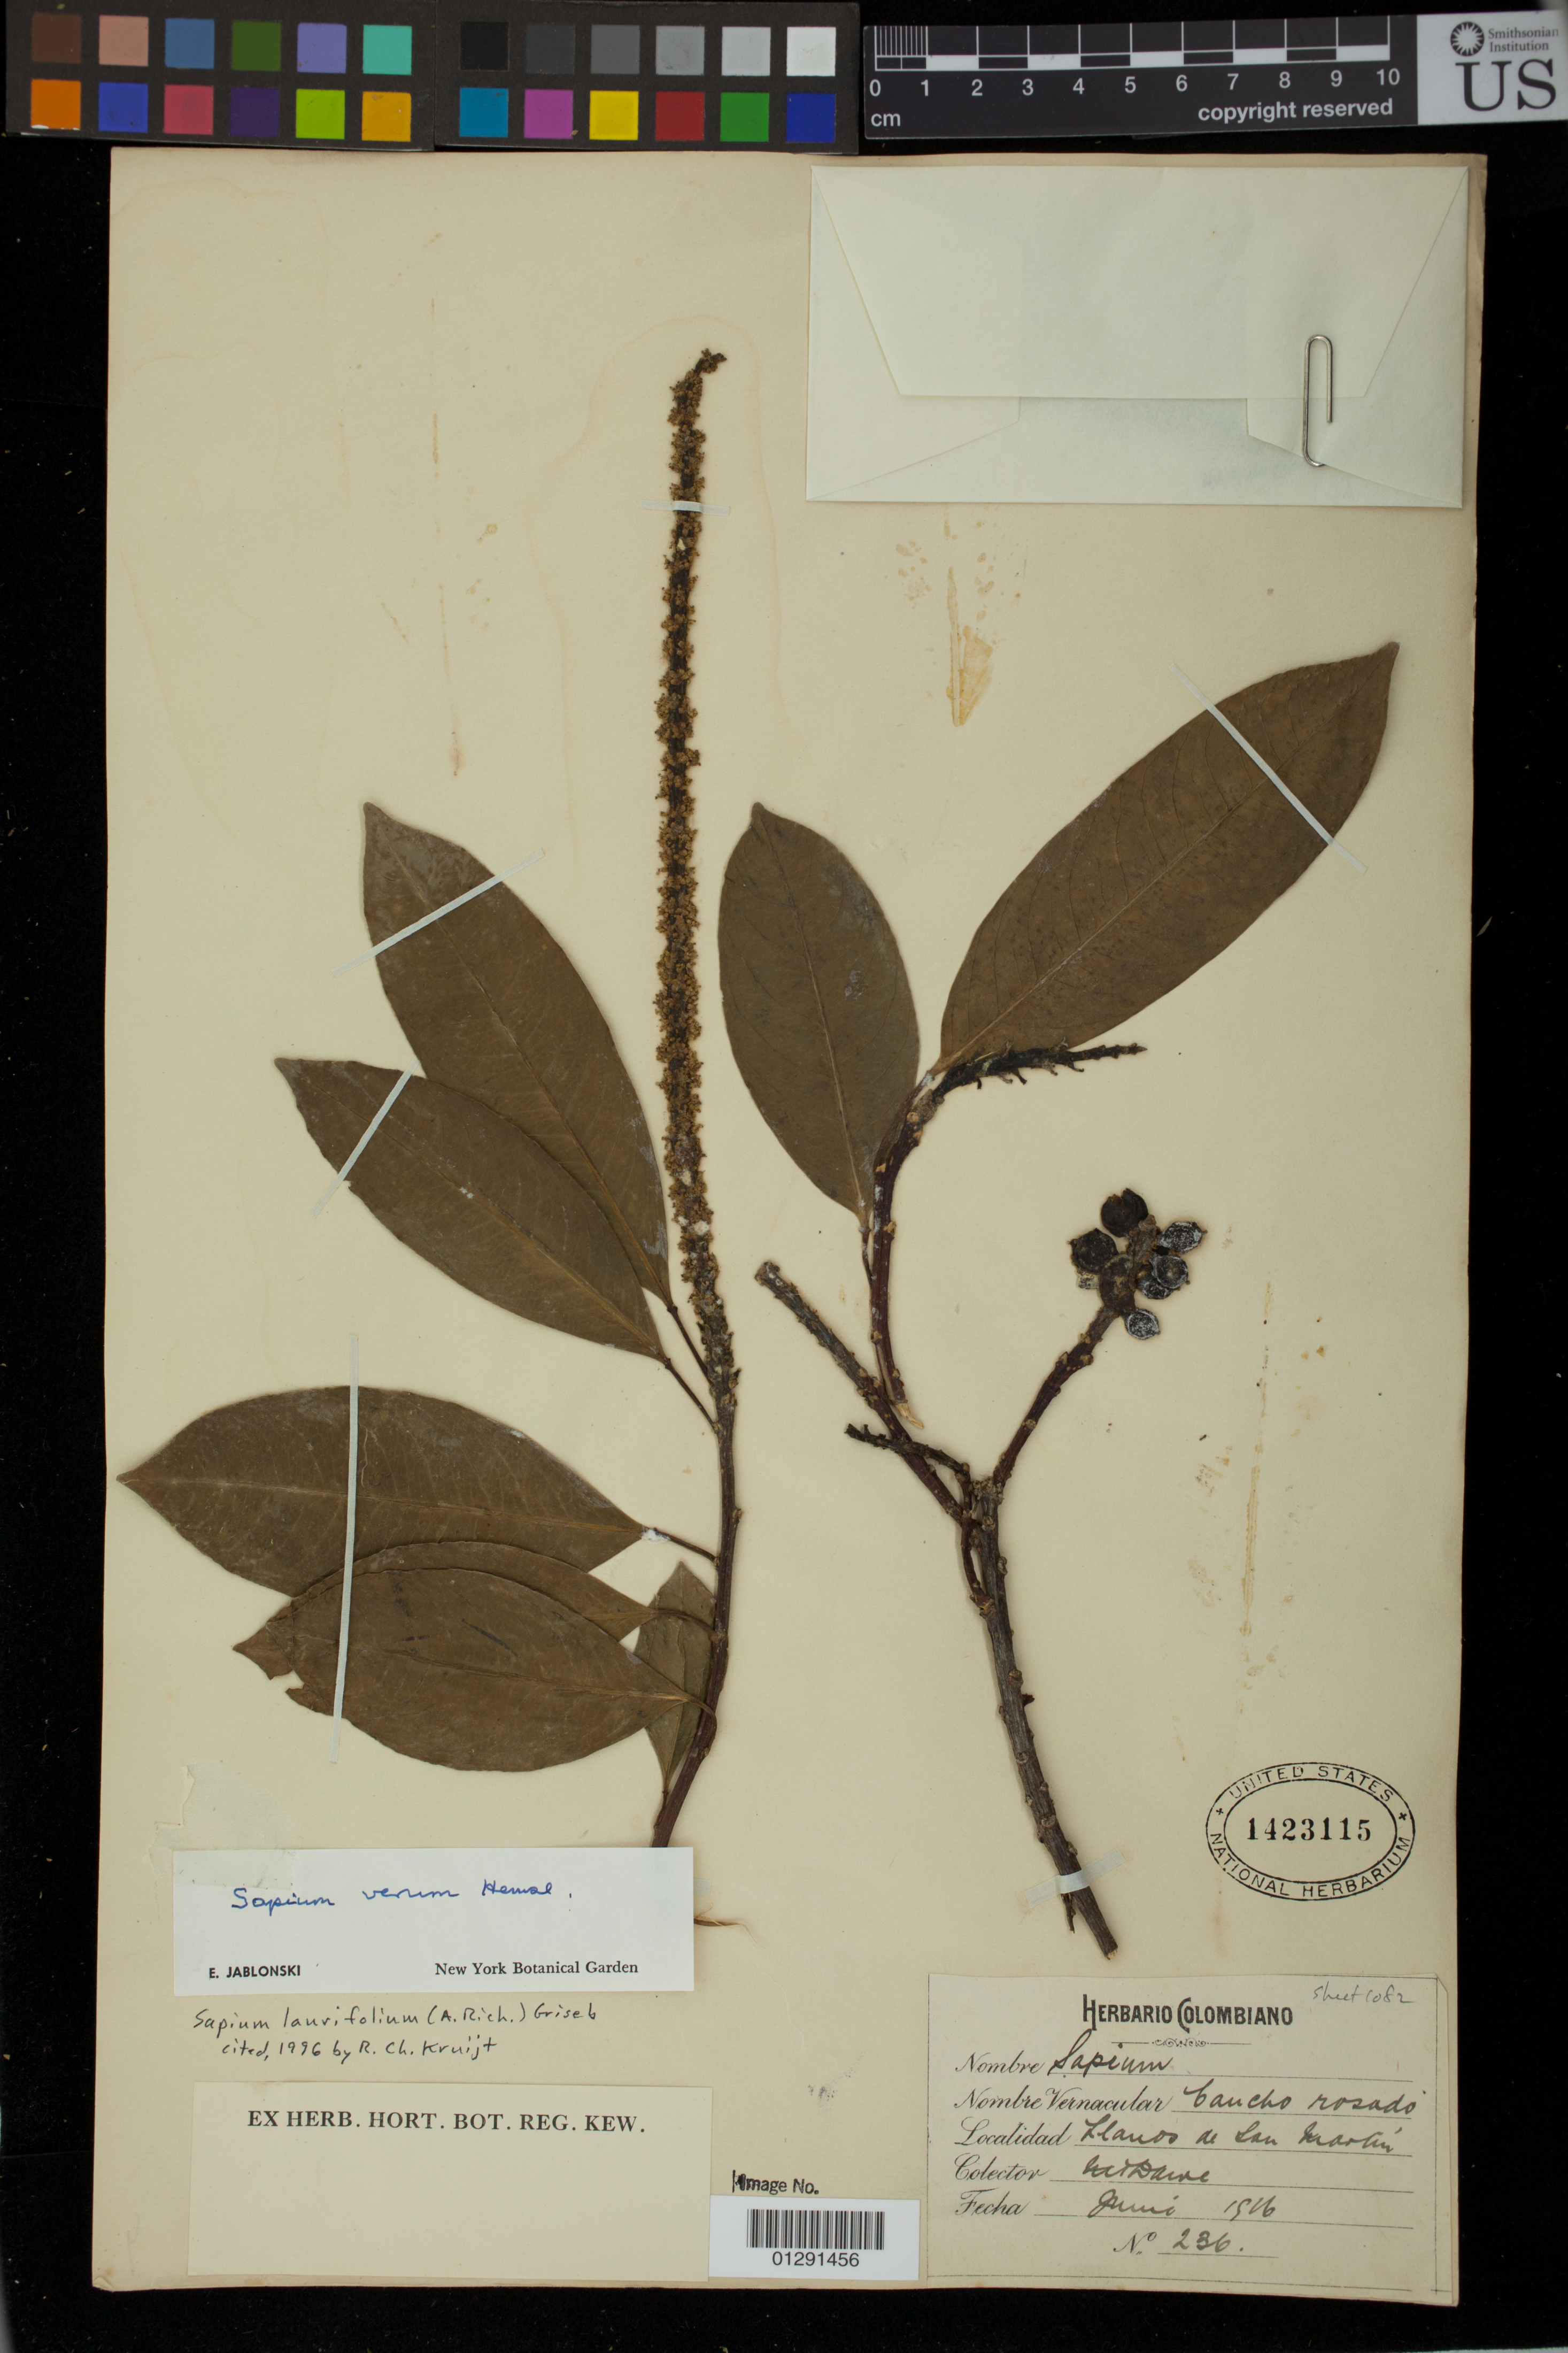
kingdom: Plantae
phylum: Tracheophyta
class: Magnoliopsida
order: Malpighiales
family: Euphorbiaceae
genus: Sapium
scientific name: Sapium lauriflorum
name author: (A. Rich.) Griseb.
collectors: M. T. Dawe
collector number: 236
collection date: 1916-06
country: Colombia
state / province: Meta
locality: Llanos de San Martin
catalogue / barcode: US 1423115